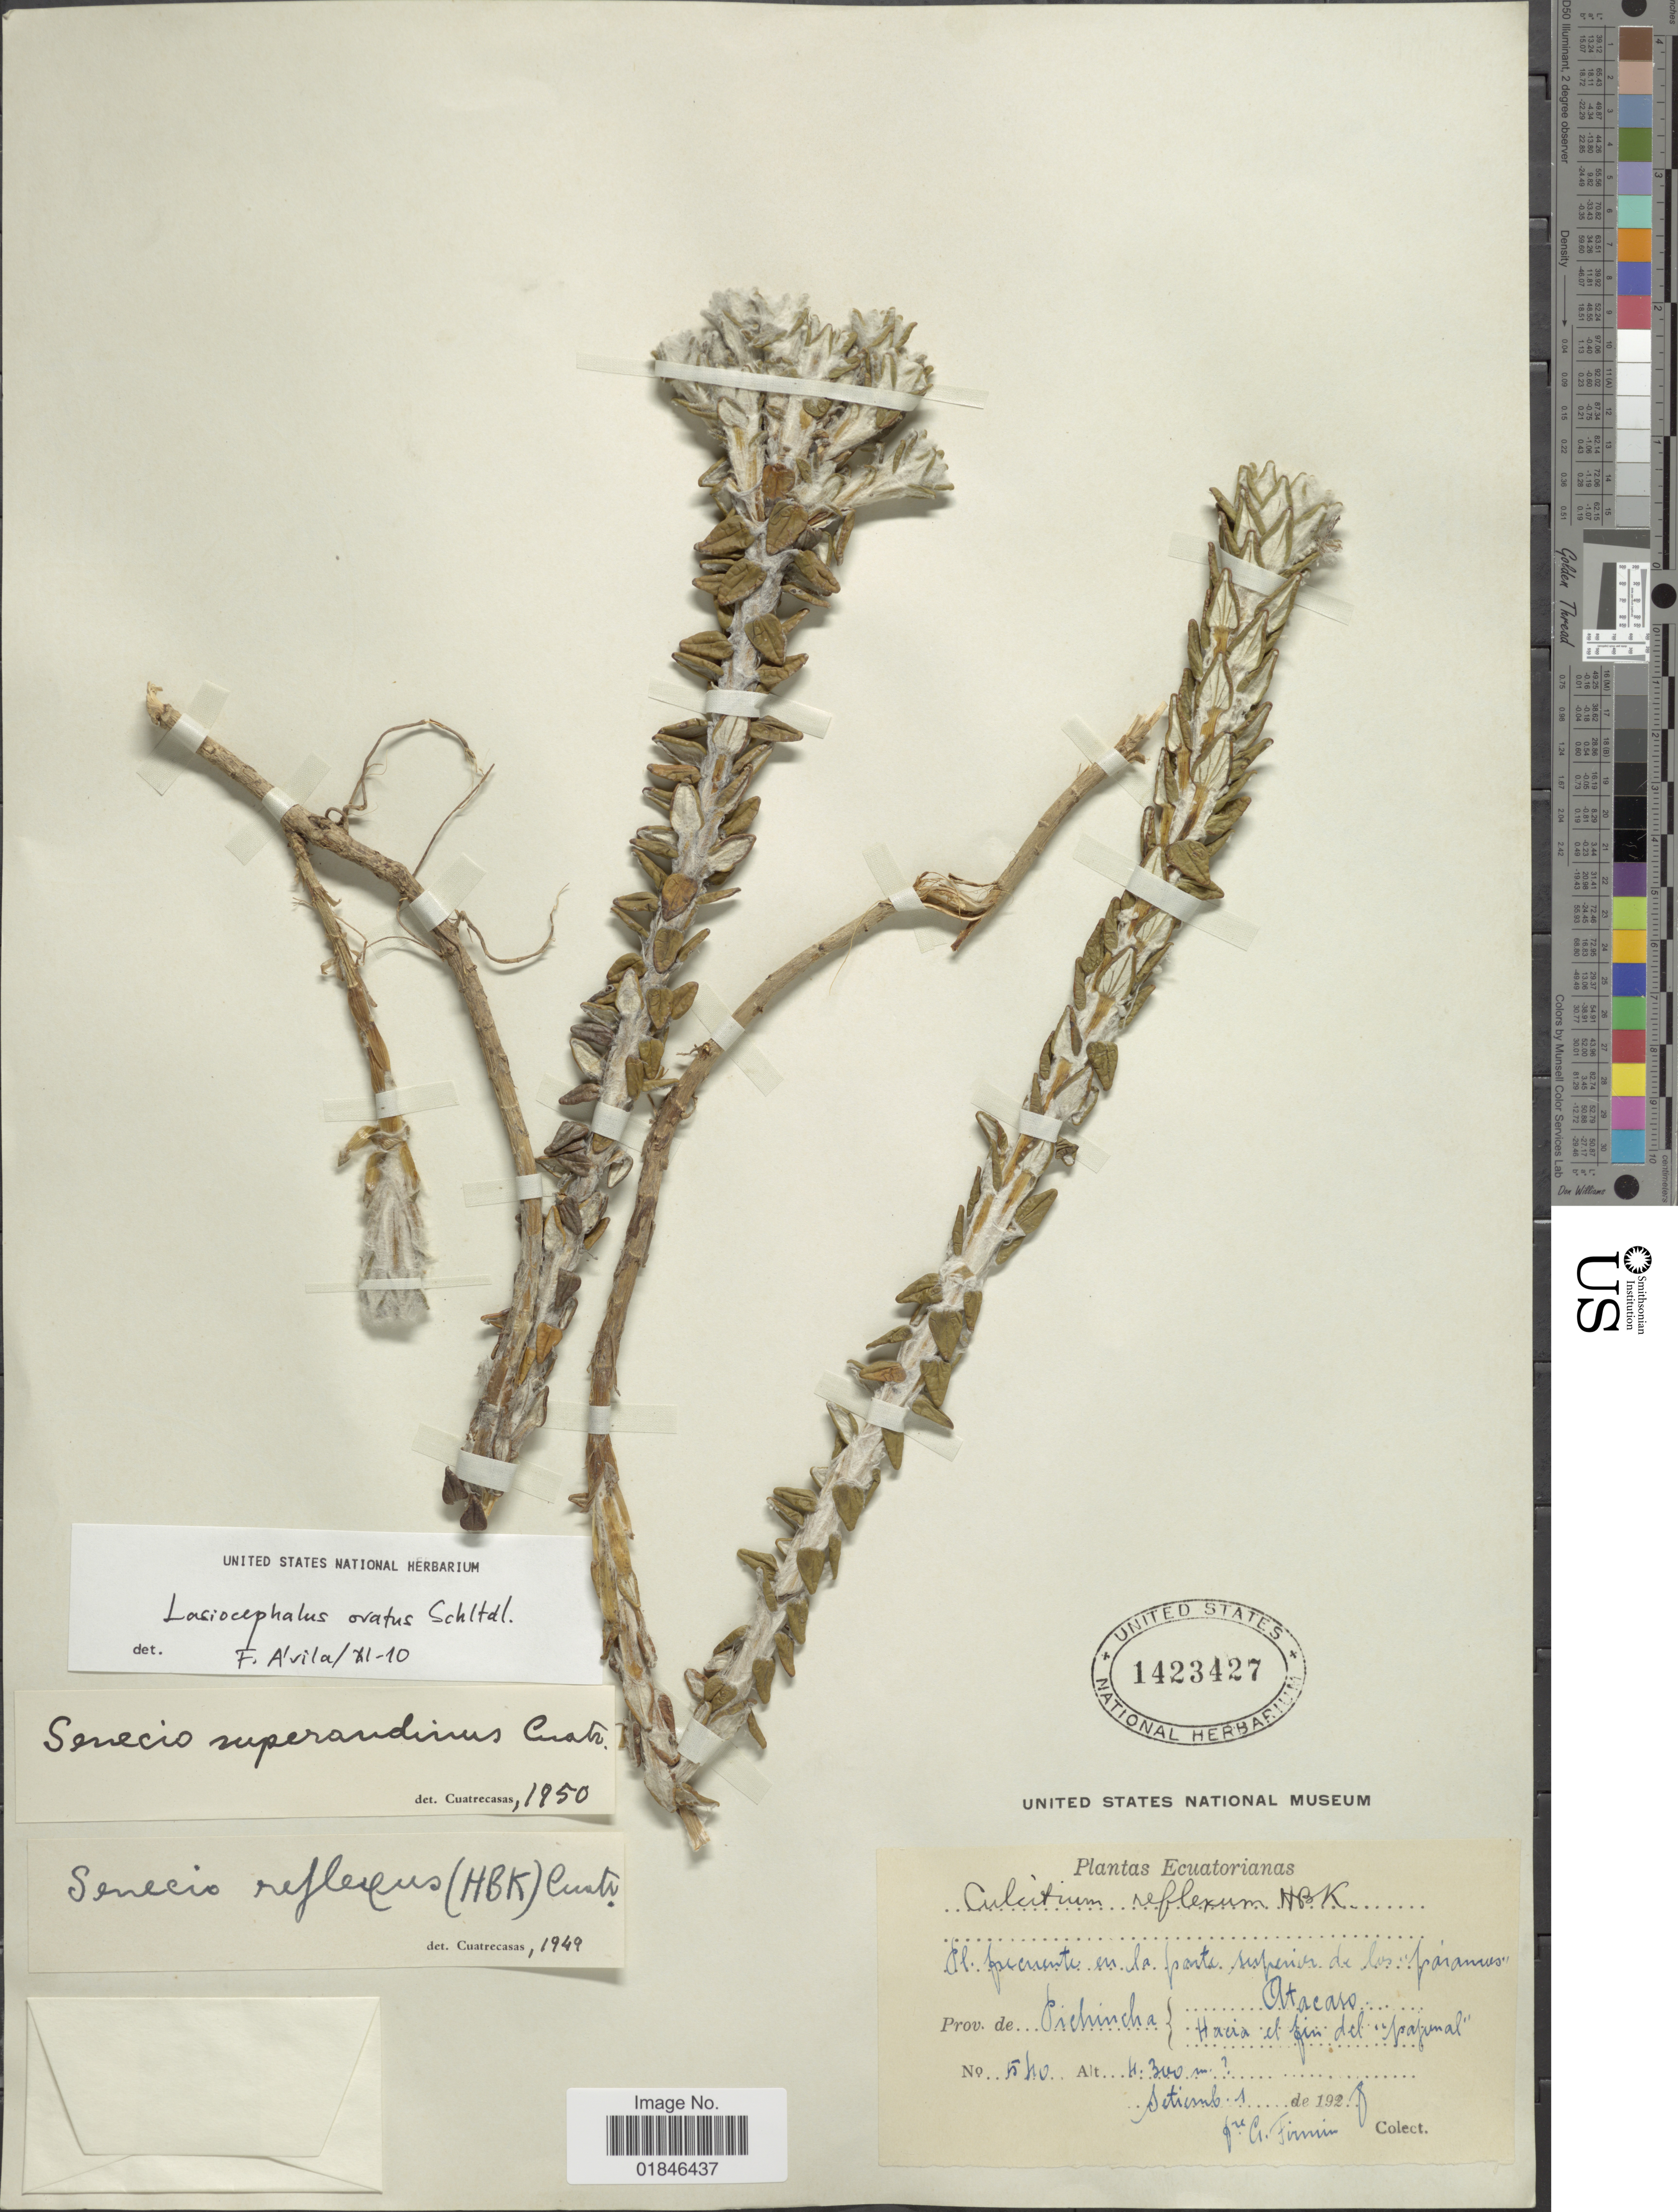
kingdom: Plantae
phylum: Tracheophyta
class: Magnoliopsida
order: Asterales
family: Asteraceae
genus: Senecio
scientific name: Senecio superandinus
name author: Cuatrec.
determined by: Salomon, Luciana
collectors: F. Firmin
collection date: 1928-09-01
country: Ecuador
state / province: Pichincha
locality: Prov. de Pichincha, Atacazo, Hacia el fin del pajonal.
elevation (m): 4300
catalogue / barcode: US 1423427